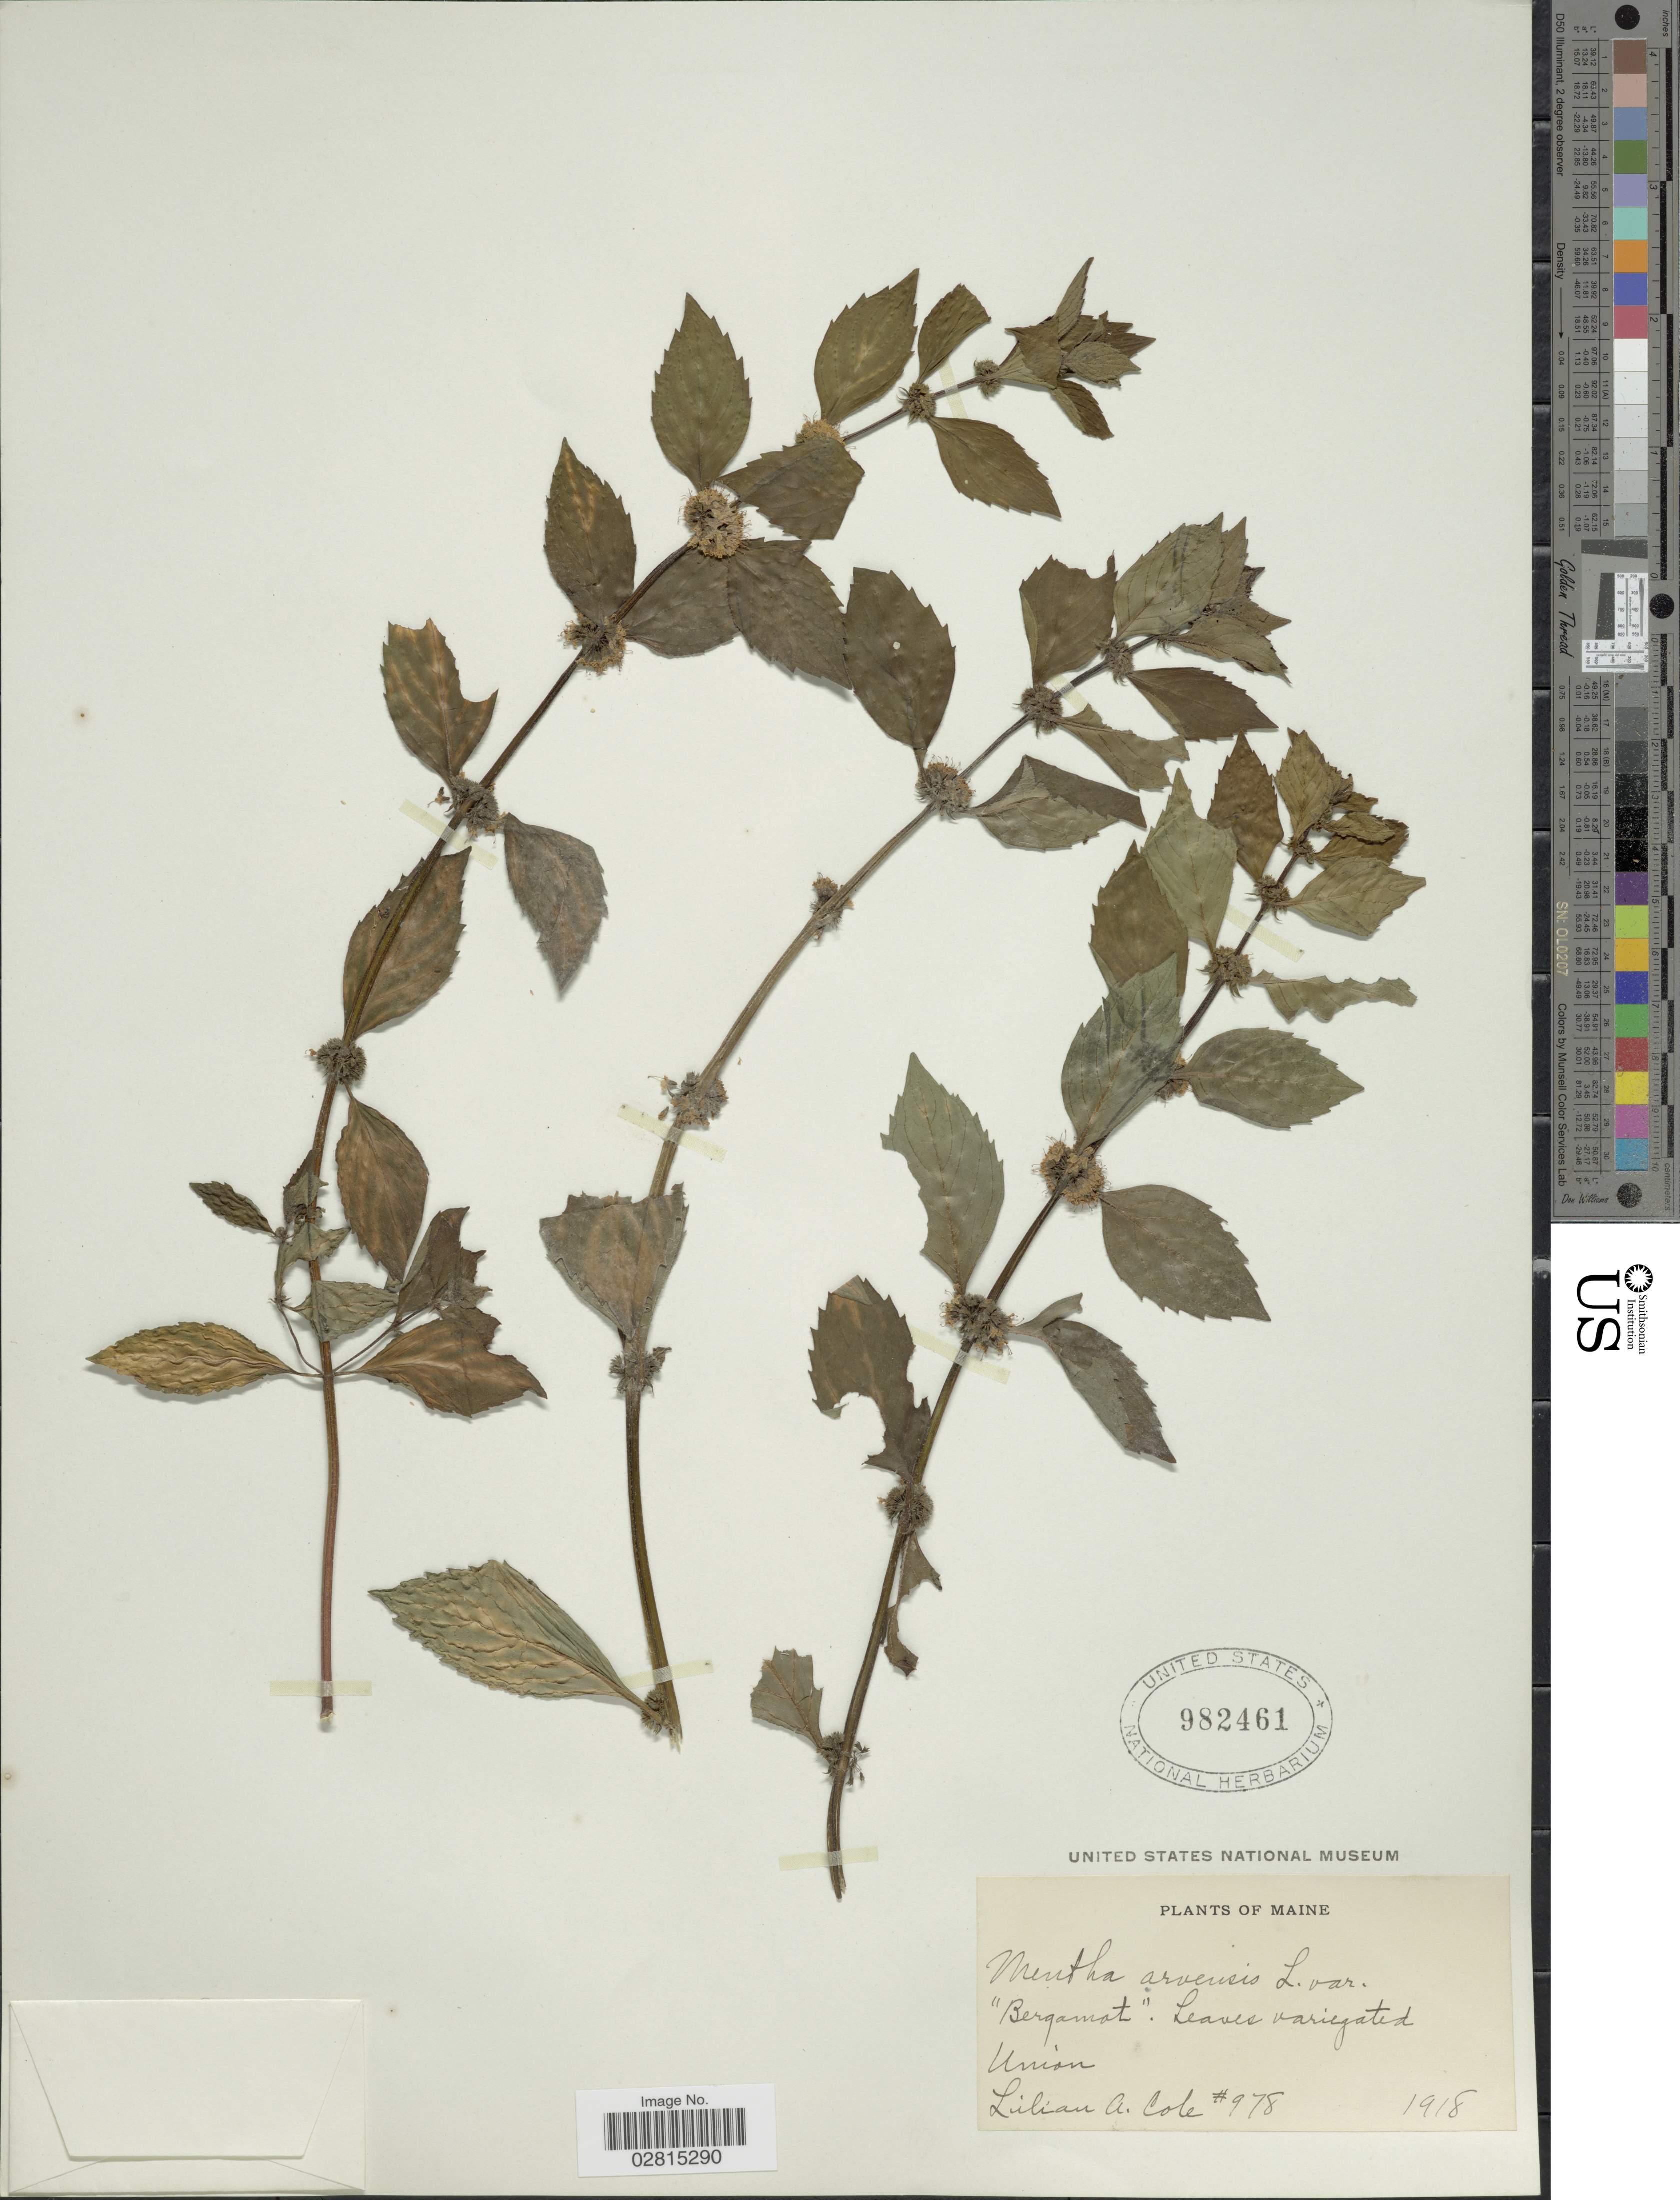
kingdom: Plantae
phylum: Tracheophyta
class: Magnoliopsida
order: Lamiales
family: Lamiaceae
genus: Mentha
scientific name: Mentha canadensis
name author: L.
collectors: L. A. Cole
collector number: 978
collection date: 1918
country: United States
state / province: Maine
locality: Union.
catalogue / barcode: US 982461